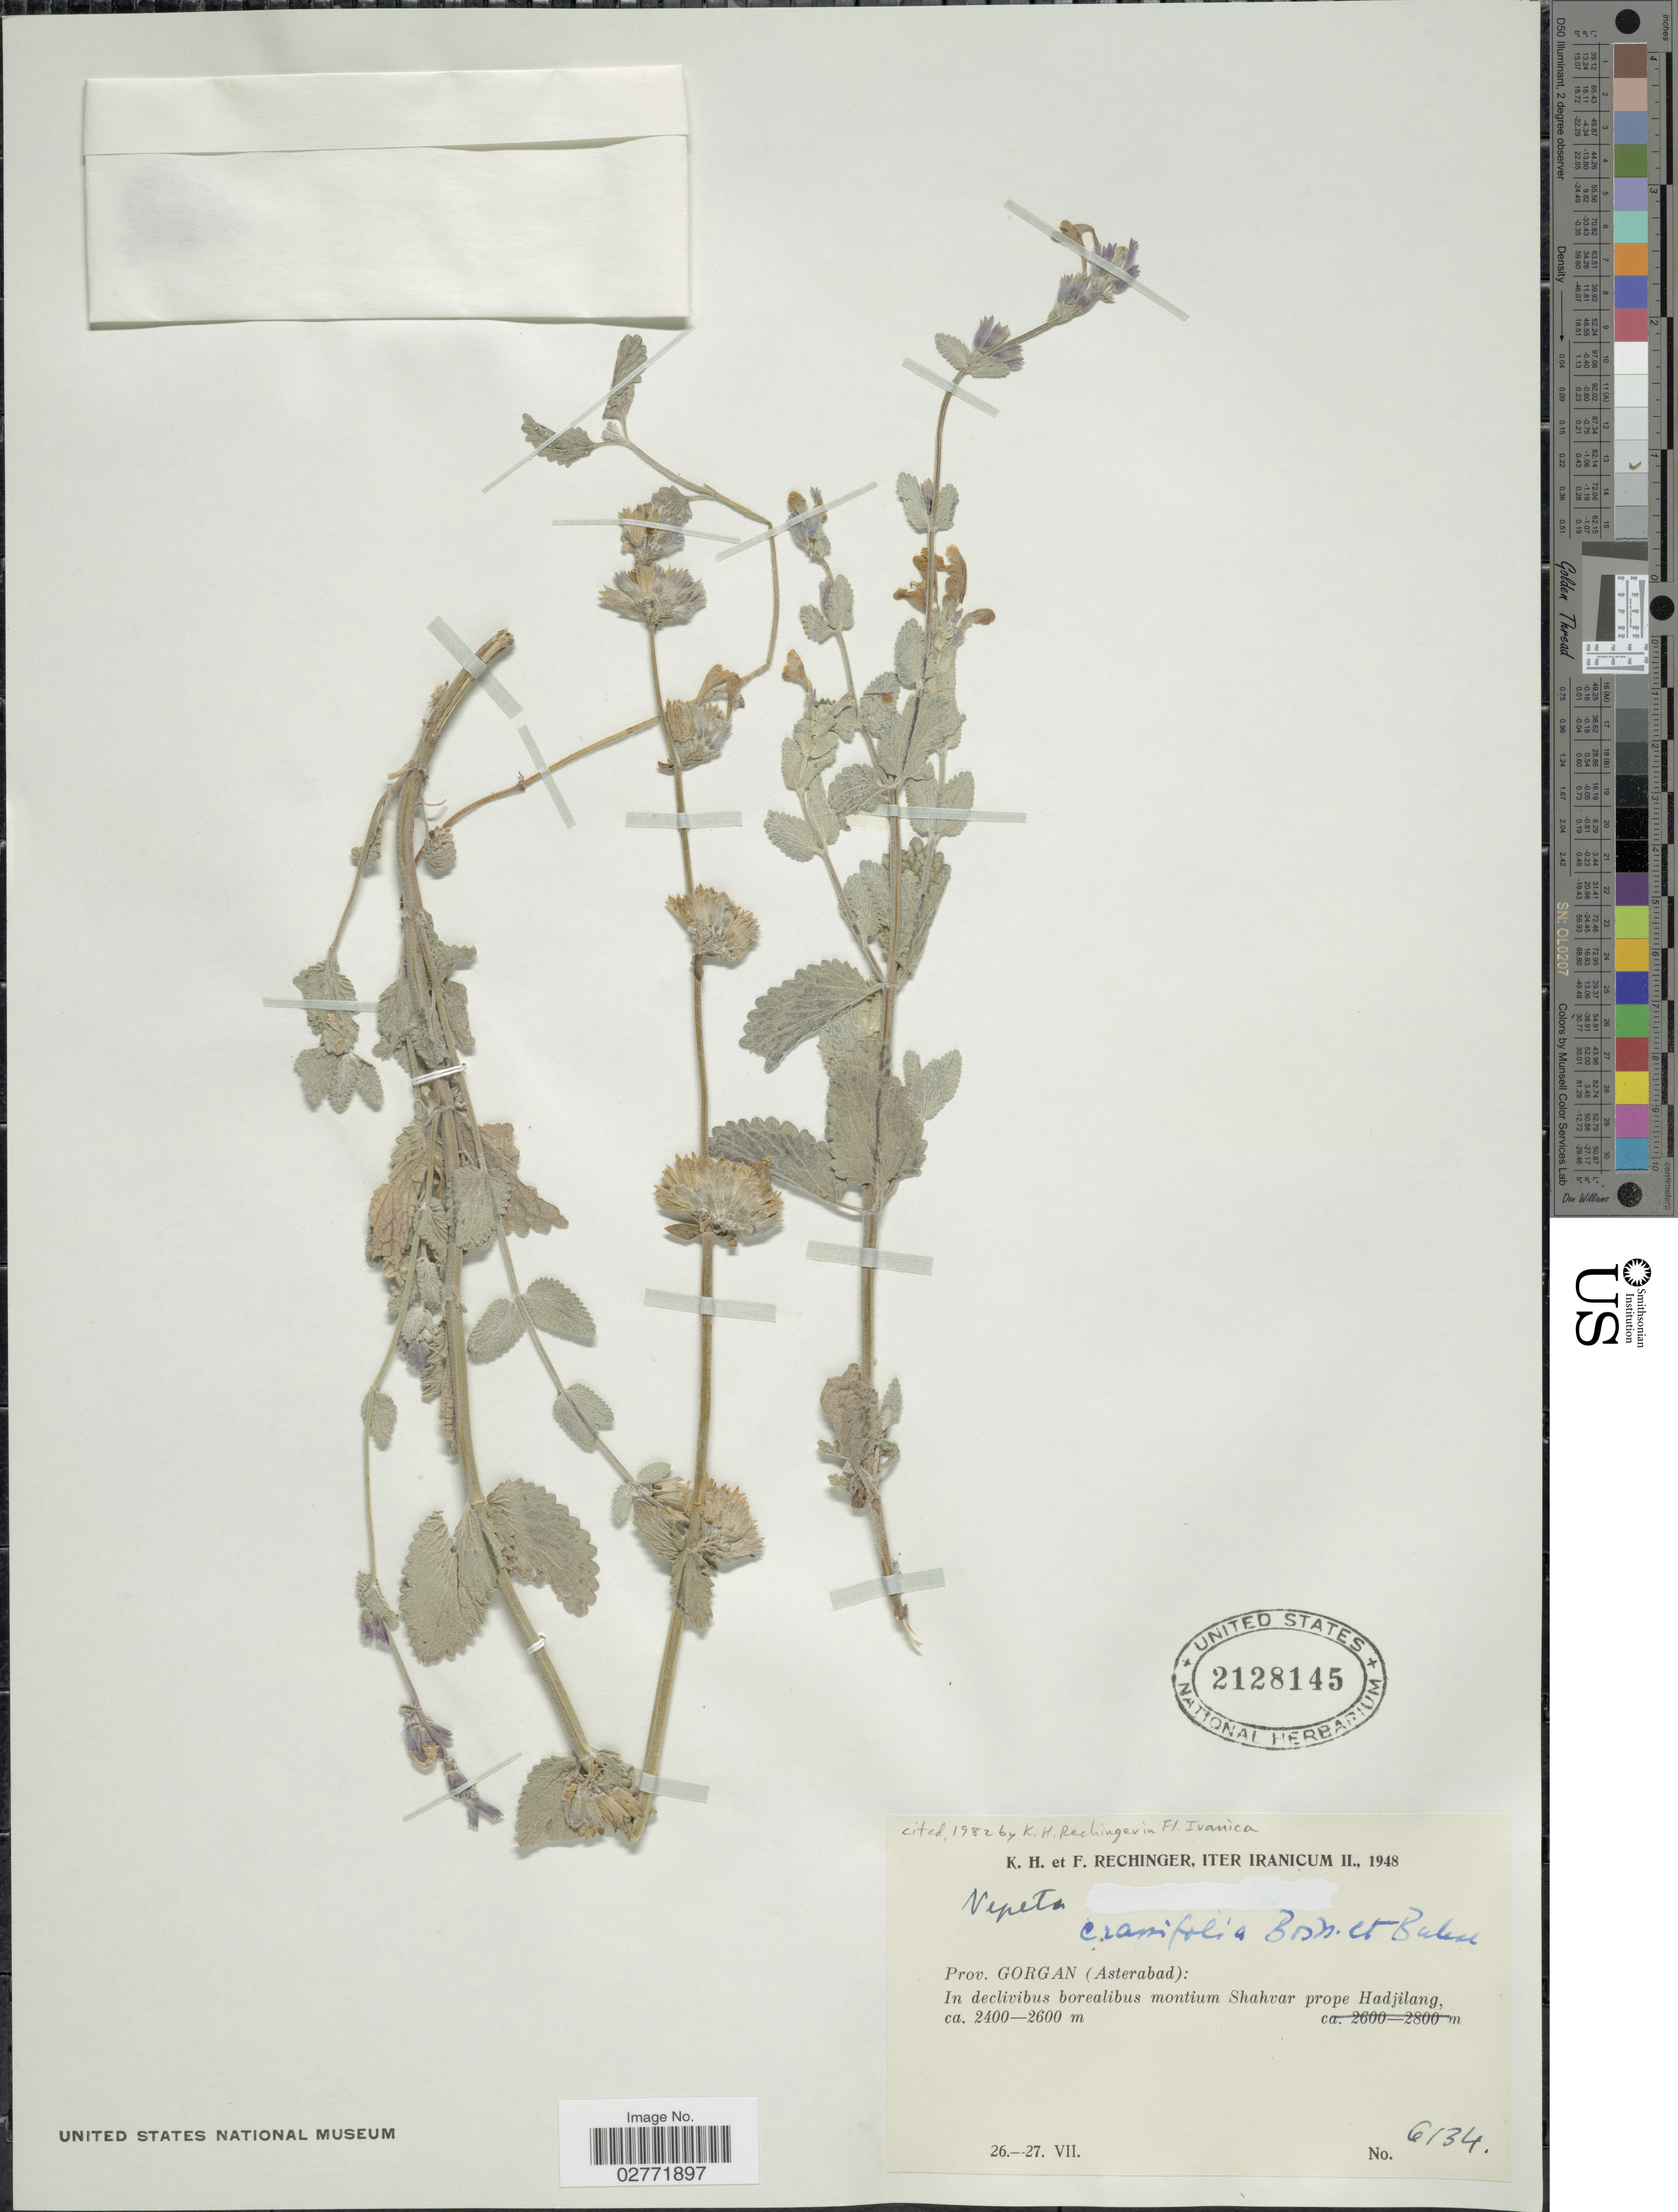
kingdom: Plantae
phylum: Tracheophyta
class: Magnoliopsida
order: Lamiales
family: Lamiaceae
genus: Nepeta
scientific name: Nepeta crassifolia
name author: Boiss. & Buhse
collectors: K. H. Rechinger & F. Rechinger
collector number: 6134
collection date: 1948-07-26/1948-07-27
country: Iran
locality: Prov. Gorgan, Asterabad. In declivibus borealibus montium Shahvar prope Hadjilang.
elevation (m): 2400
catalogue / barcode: US 2128145